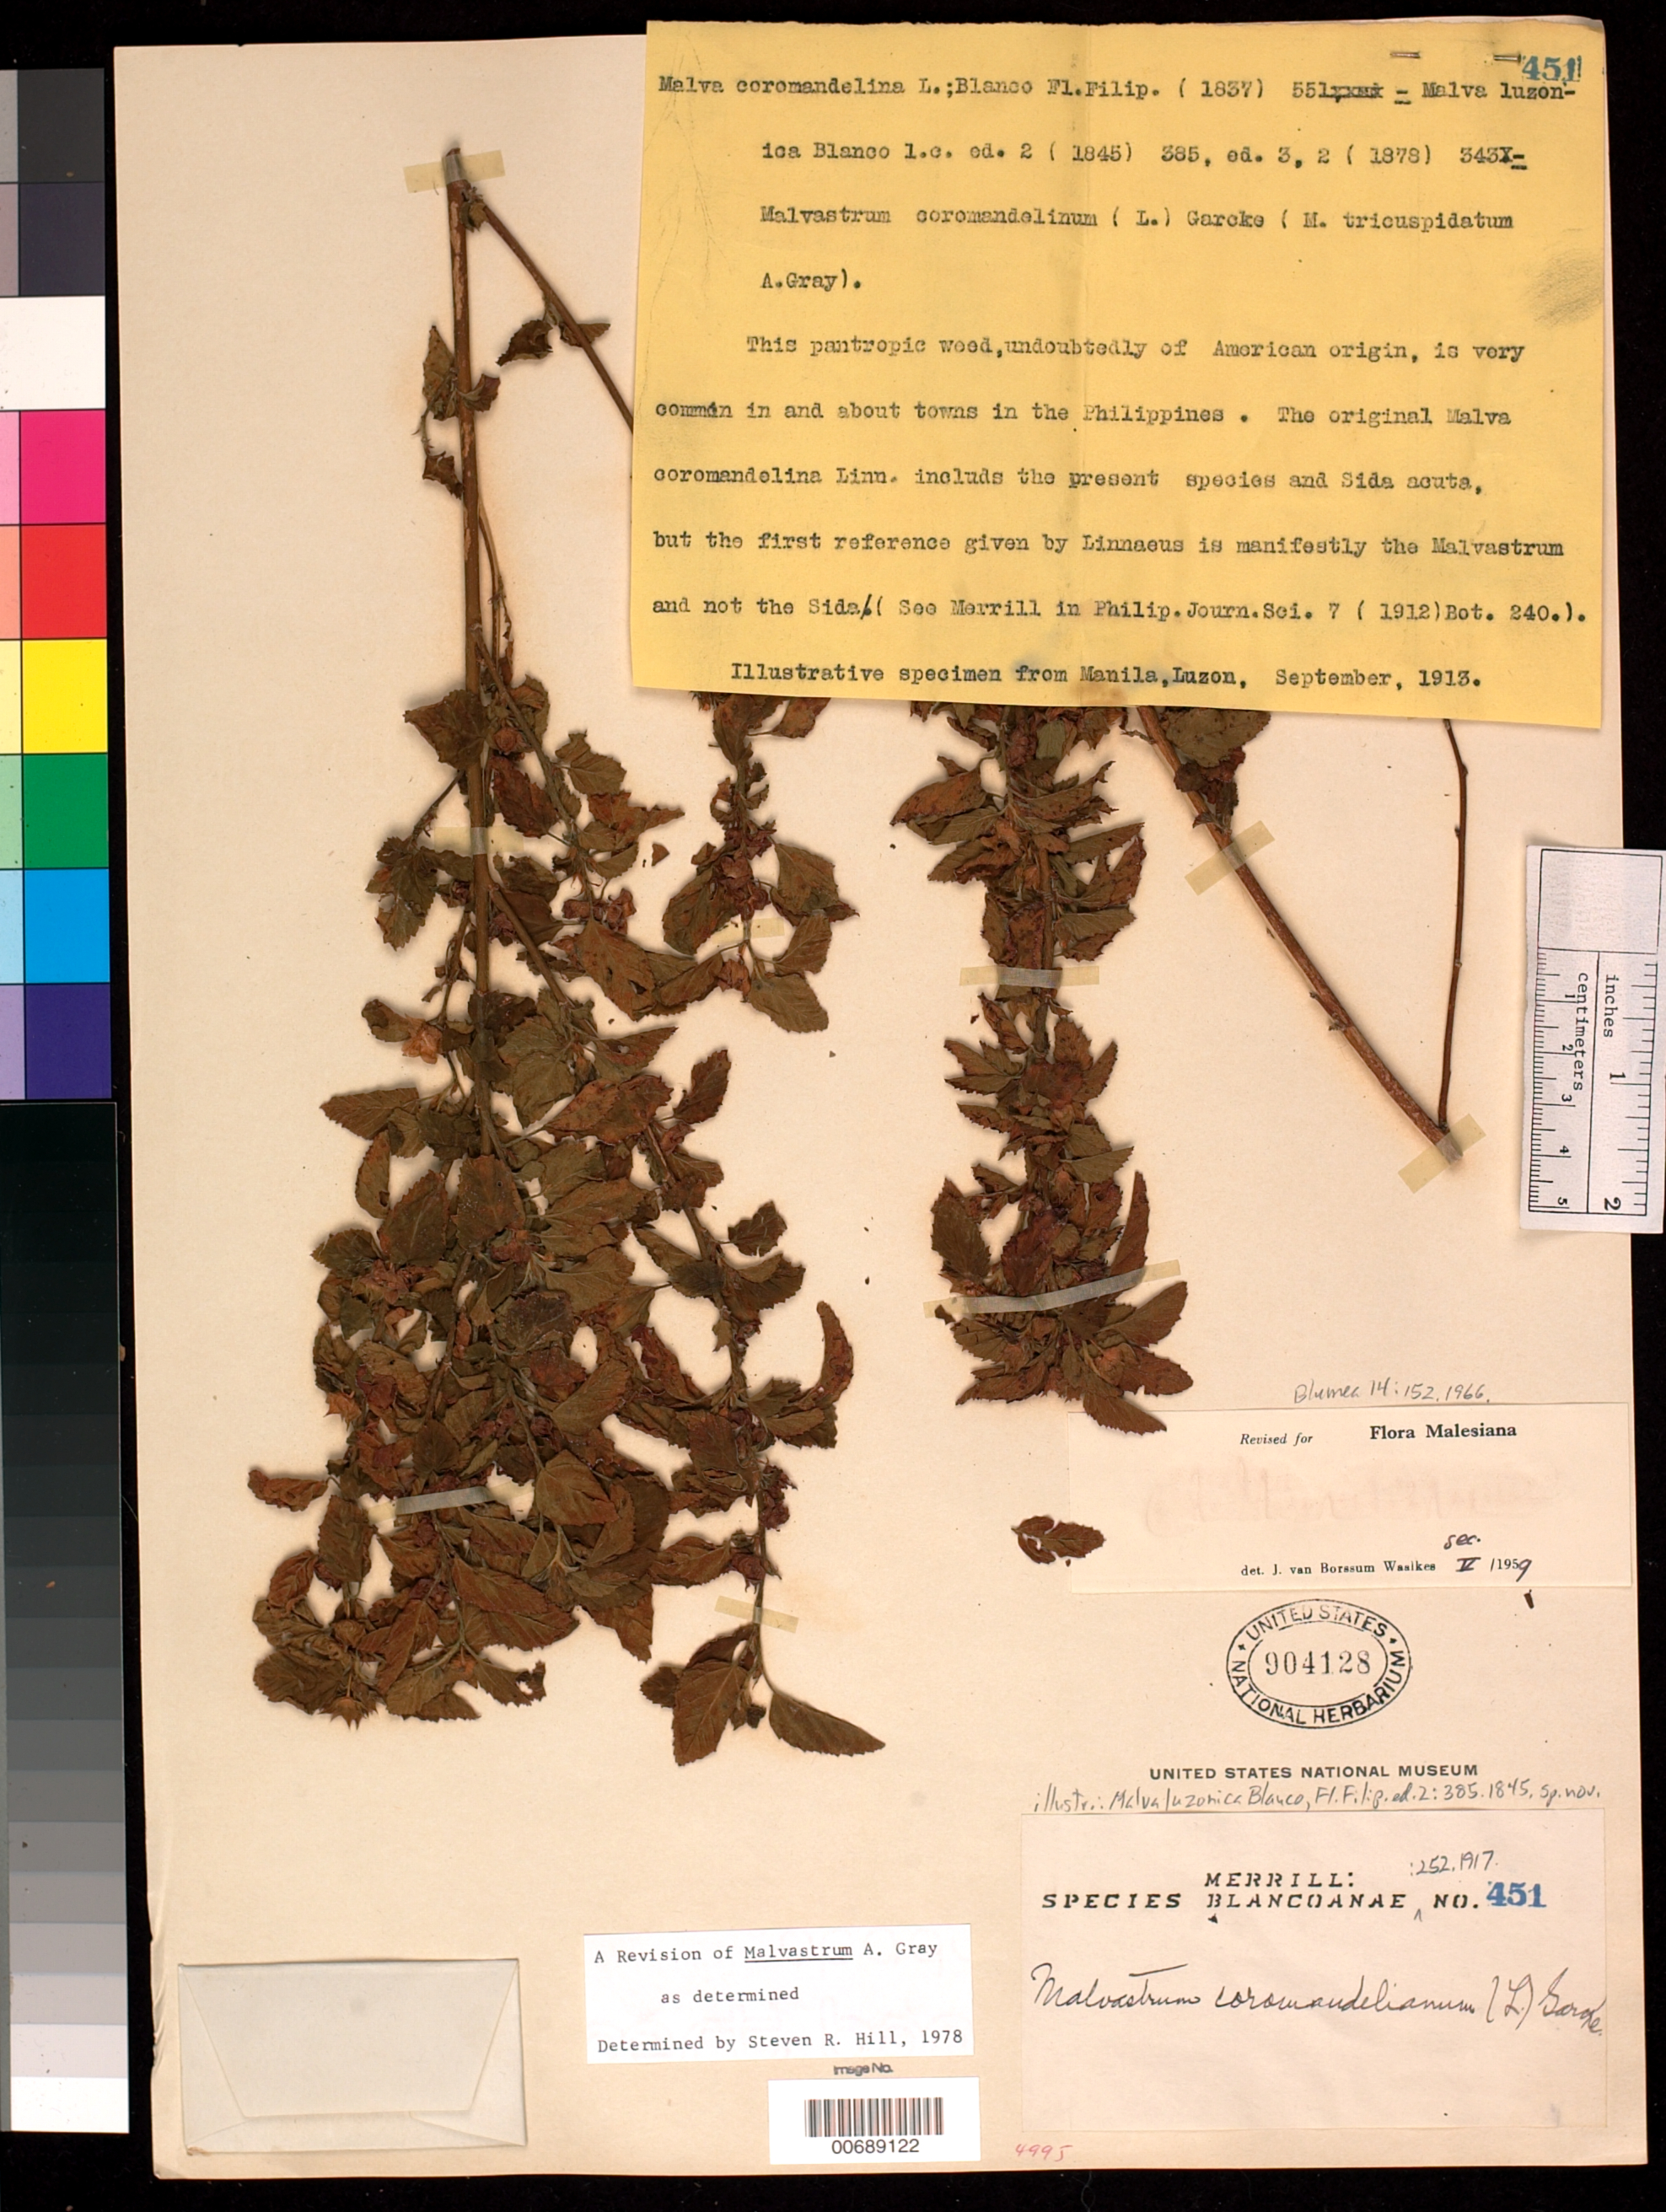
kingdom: Plantae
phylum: Tracheophyta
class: Magnoliopsida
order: Malvales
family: Malvaceae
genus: Malva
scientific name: Malva luzonica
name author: Blanco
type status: Isoneotype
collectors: E. D. Merrill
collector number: Sp. Blancoan. 0451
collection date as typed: Sep 1913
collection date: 1913-09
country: Philippines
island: Luzon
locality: Manila.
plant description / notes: Cited 1982 by S.R. Hill, Rhodora 84: 328. Neotype at NY acc. to Hill (1982); Cited by E.D. Merrill in Sp. Blancoan. 252. 1918. Sheet with typewritten notes by Merrill attached.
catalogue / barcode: US 904128